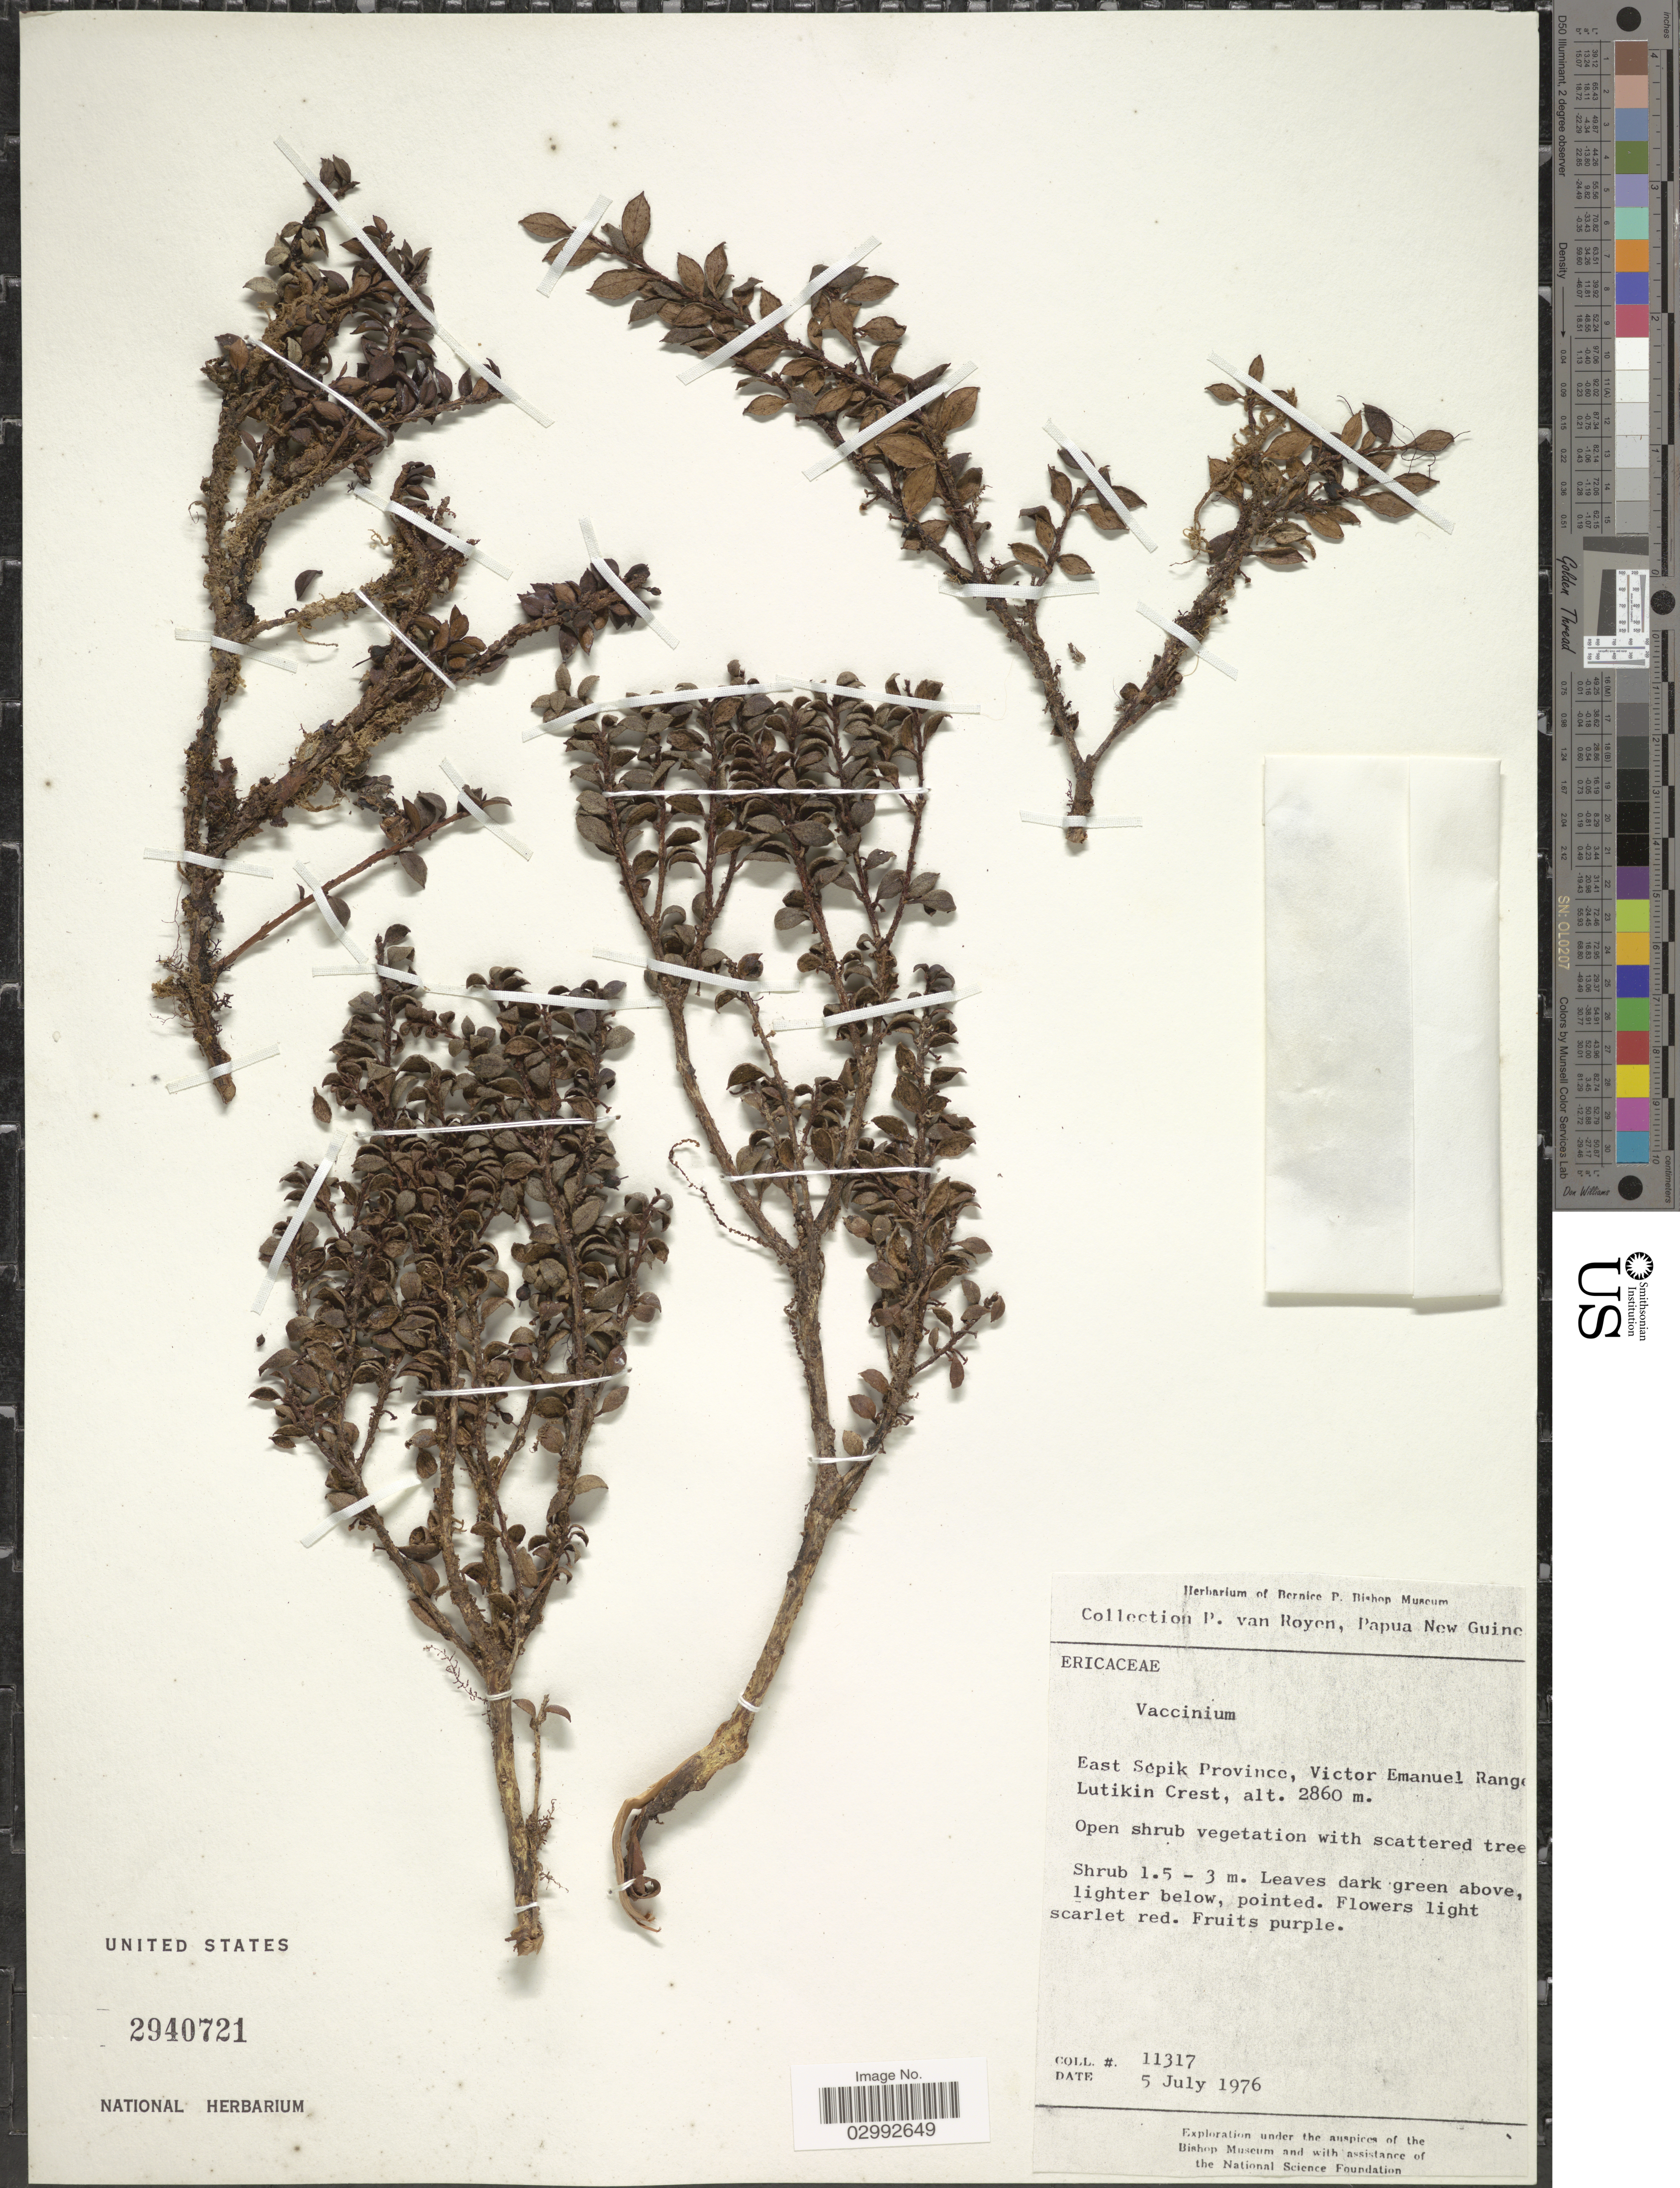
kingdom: Plantae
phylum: Tracheophyta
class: Magnoliopsida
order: Ericales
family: Ericaceae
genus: Gaultheria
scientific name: Gaultheria rupicola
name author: (Sleumer) Kron & P.W. Fritsch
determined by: Tamayo, Maverick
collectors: P. van Royen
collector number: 11317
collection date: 1976-07-05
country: Papua New Guinea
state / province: East Sepik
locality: East Sepik Province, Victor Emanuel Range Lutikin Crest.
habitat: Open shrub vegetation with scattered tree.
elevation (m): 2860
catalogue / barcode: US 2940721